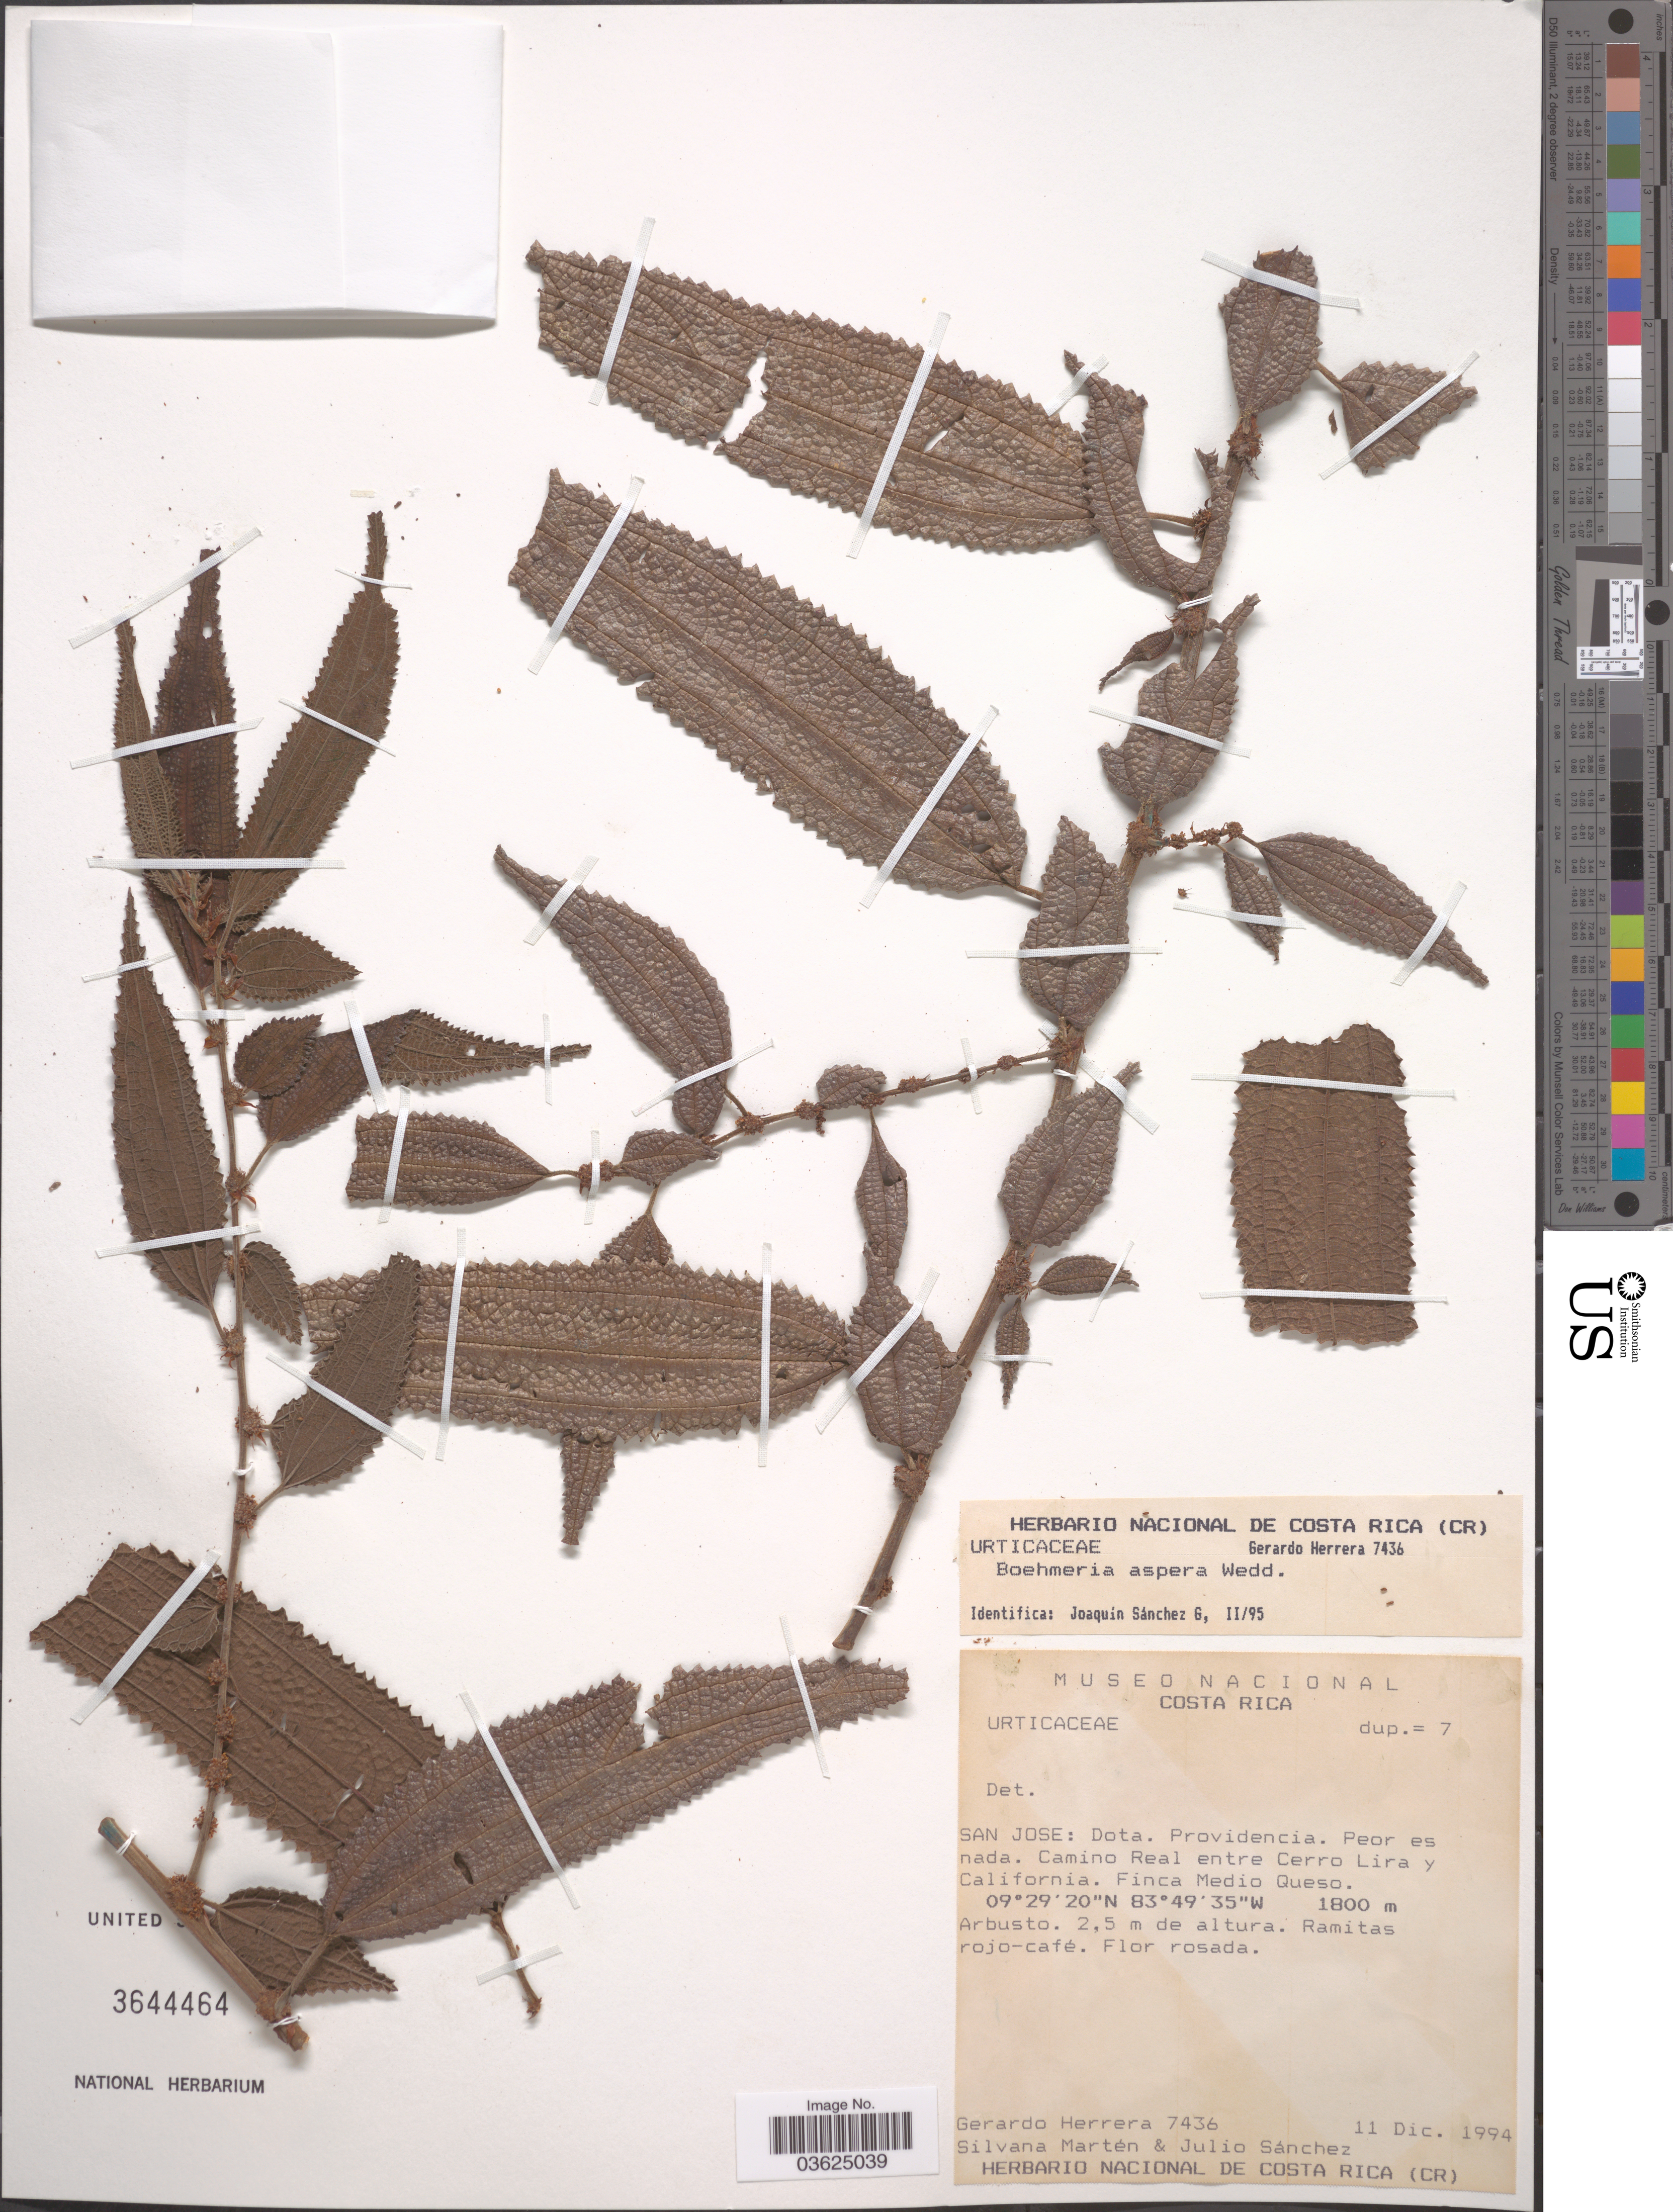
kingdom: Plantae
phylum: Tracheophyta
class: Magnoliopsida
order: Rosales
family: Urticaceae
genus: Boehmeria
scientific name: Boehmeria aspera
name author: Wedd.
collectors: G. Herrera, S. Marten & J. Sánchez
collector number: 7436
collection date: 1994-12-11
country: Costa Rica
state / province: San José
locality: Dota. Providencia. Peor es nada. Camino Real entre Cerro Lira y California. Finca Medio Queso.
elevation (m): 1800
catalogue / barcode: US 3644464